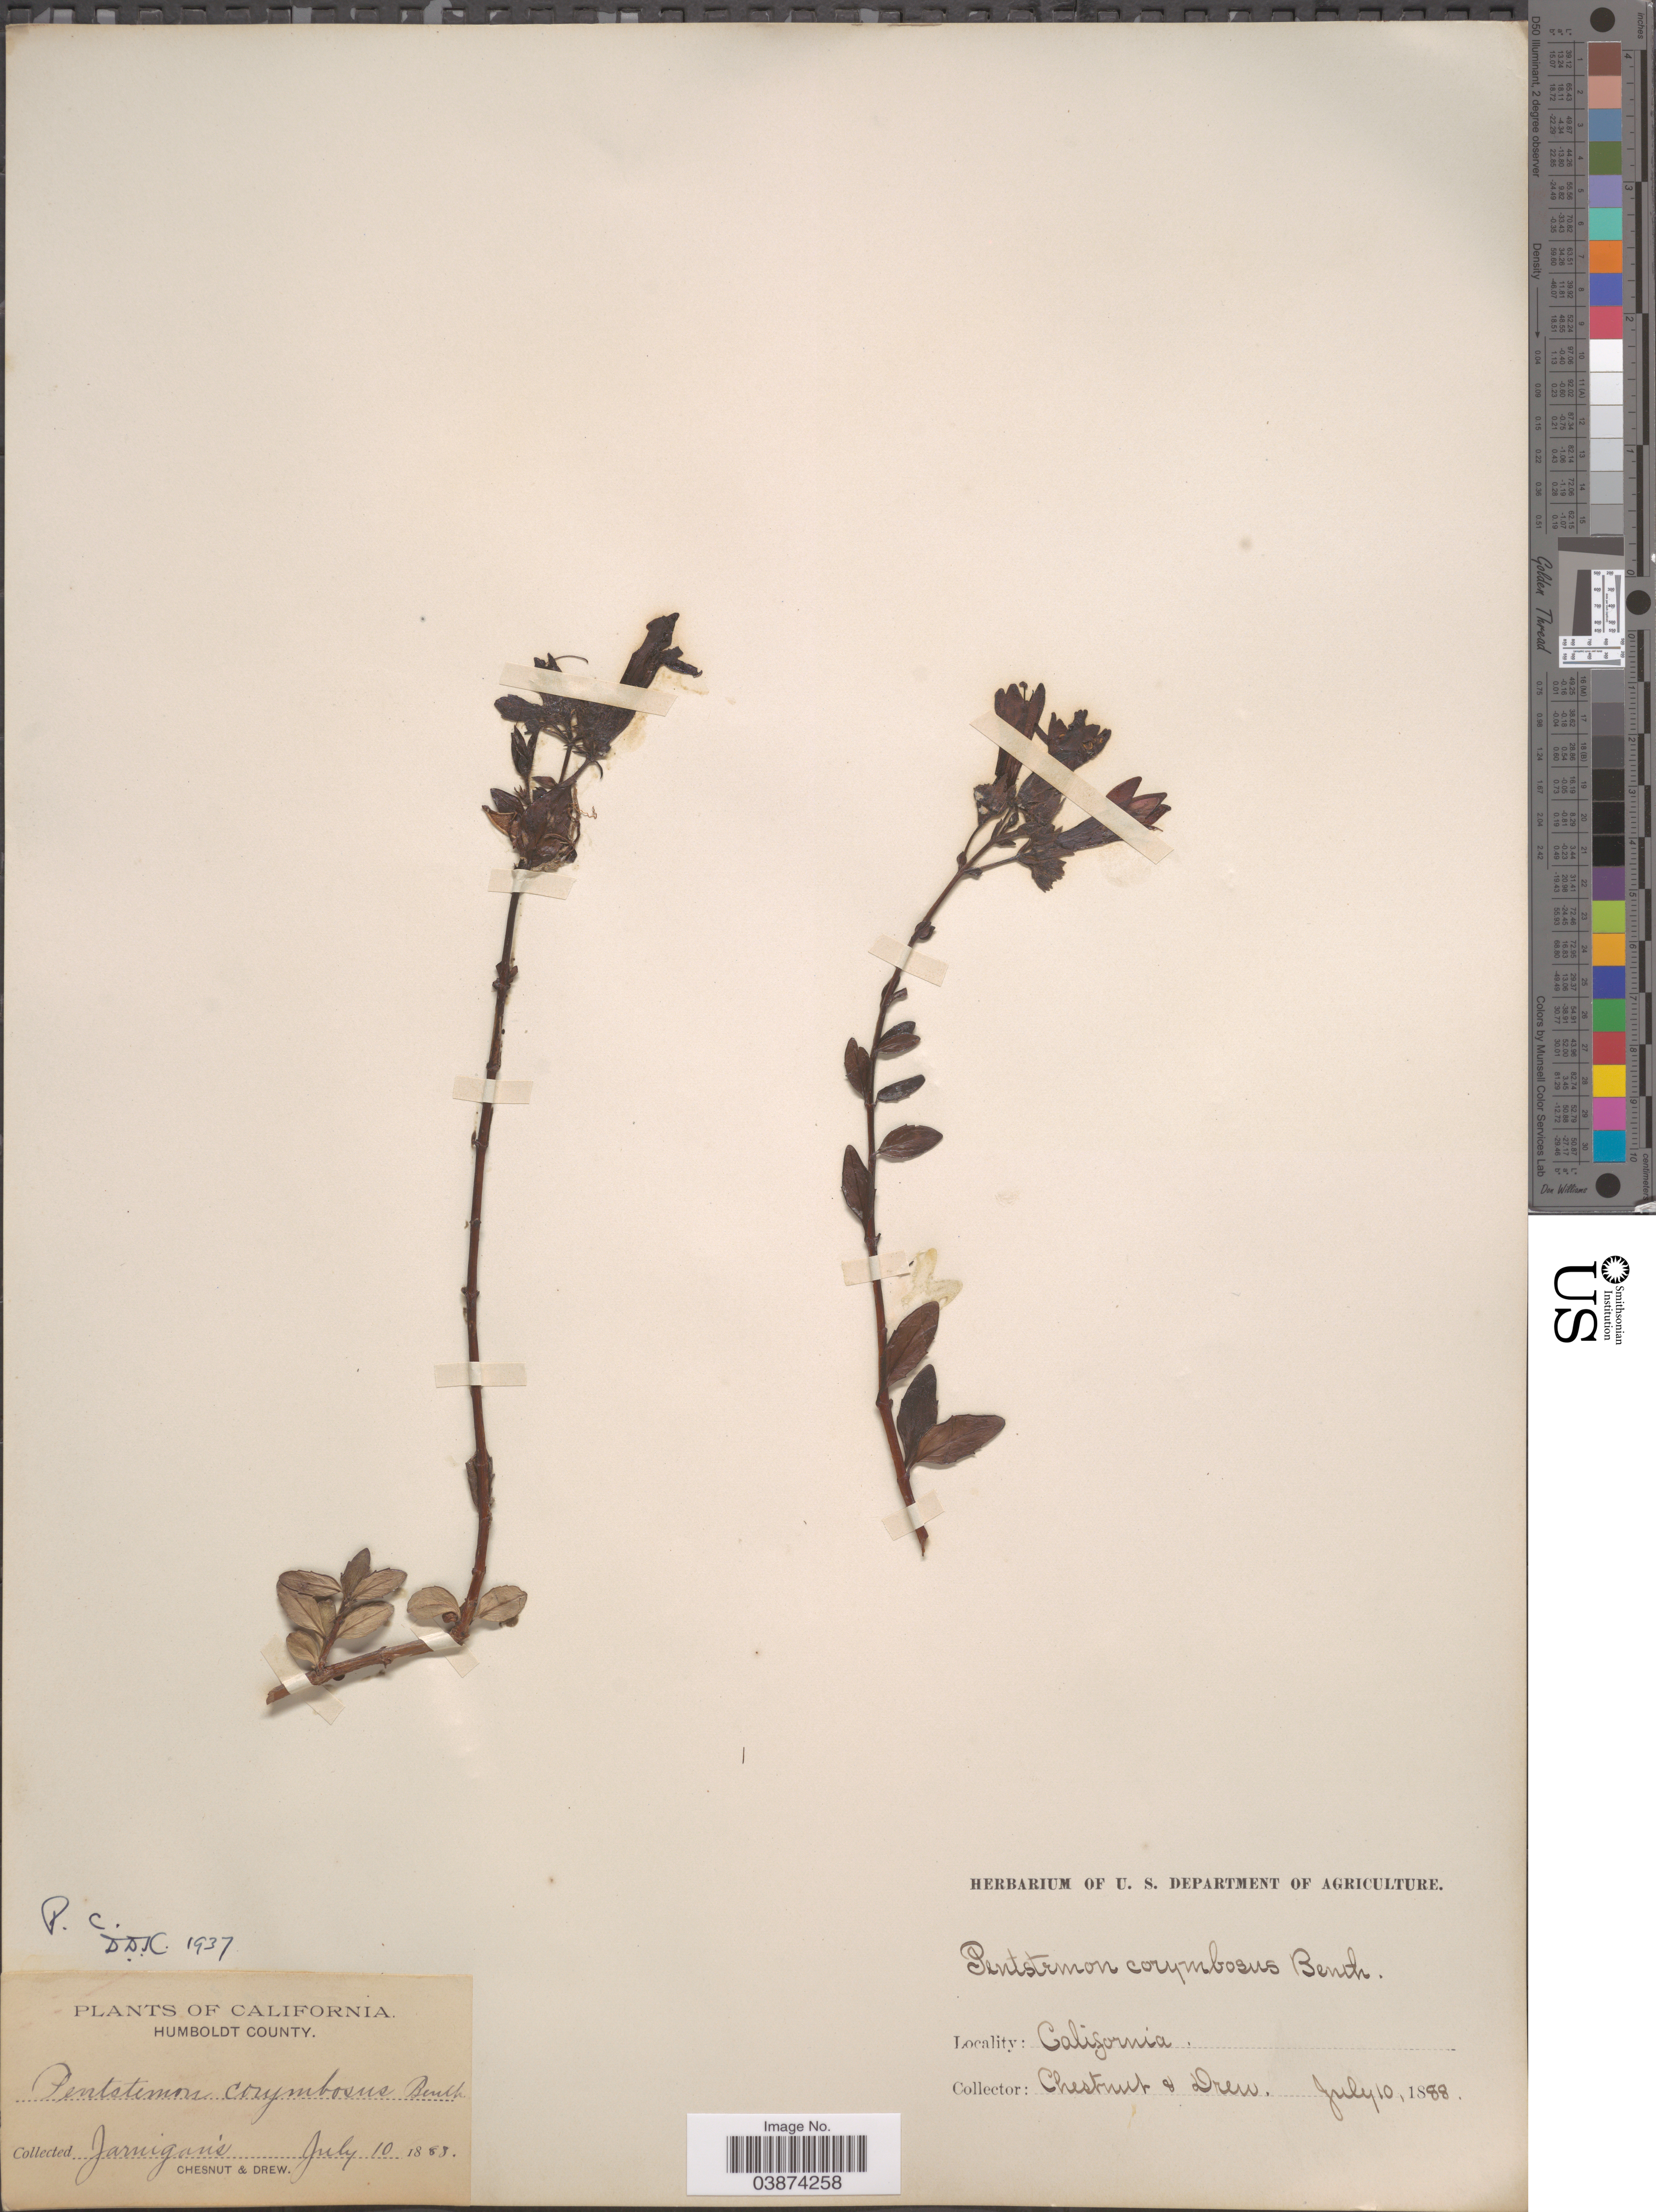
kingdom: Plantae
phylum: Tracheophyta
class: Magnoliopsida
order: Lamiales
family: Plantaginaceae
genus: Penstemon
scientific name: Penstemon corymbosus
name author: Benth.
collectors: Chesnut & Drew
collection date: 1888-07-10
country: United States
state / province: California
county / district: Humboldt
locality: Humboldt County. Jarnigan's.